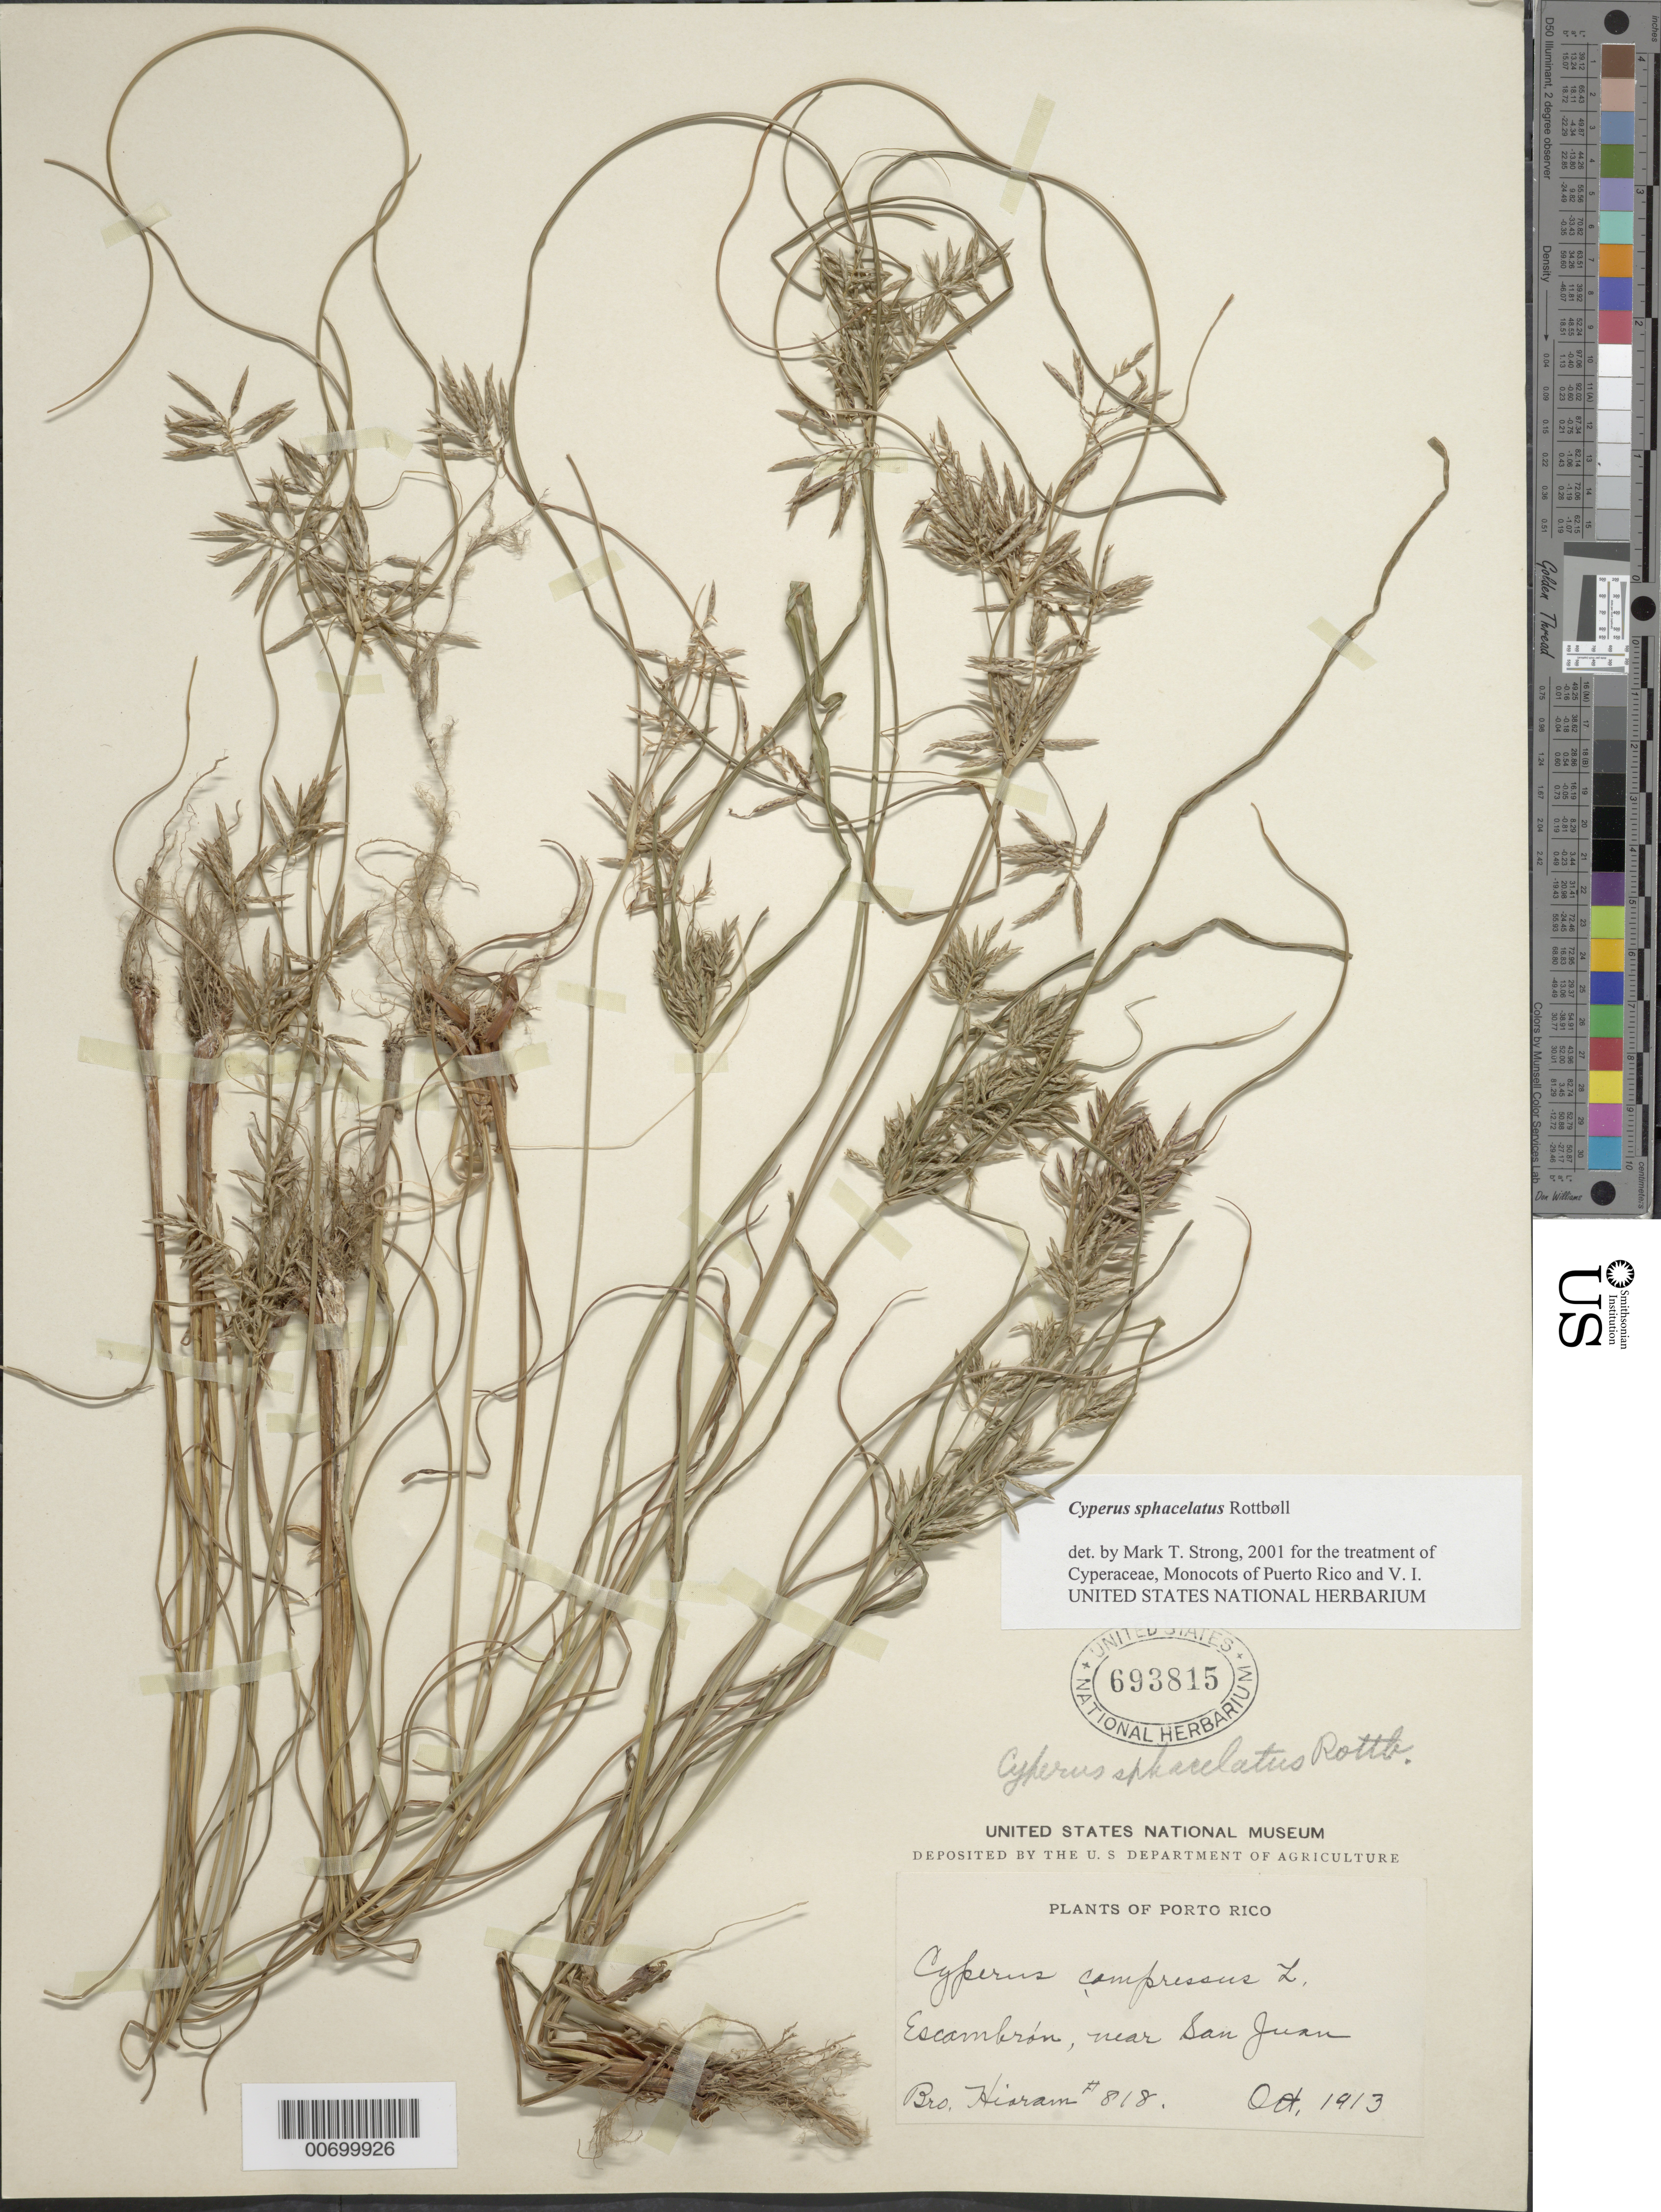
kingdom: Plantae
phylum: Tracheophyta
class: Liliopsida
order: Poales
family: Cyperaceae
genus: Cyperus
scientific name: Cyperus sphacelatus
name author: Rottb.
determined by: Strong, M. T., (US), Smithsonian Institution - National Museum of Natural History (UNITED STATES)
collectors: Bro. Hioram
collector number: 818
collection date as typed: Oct 1913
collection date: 1913-10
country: Puerto Rico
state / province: San Juan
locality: Escambrón, near San Juan.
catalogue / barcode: US 693815